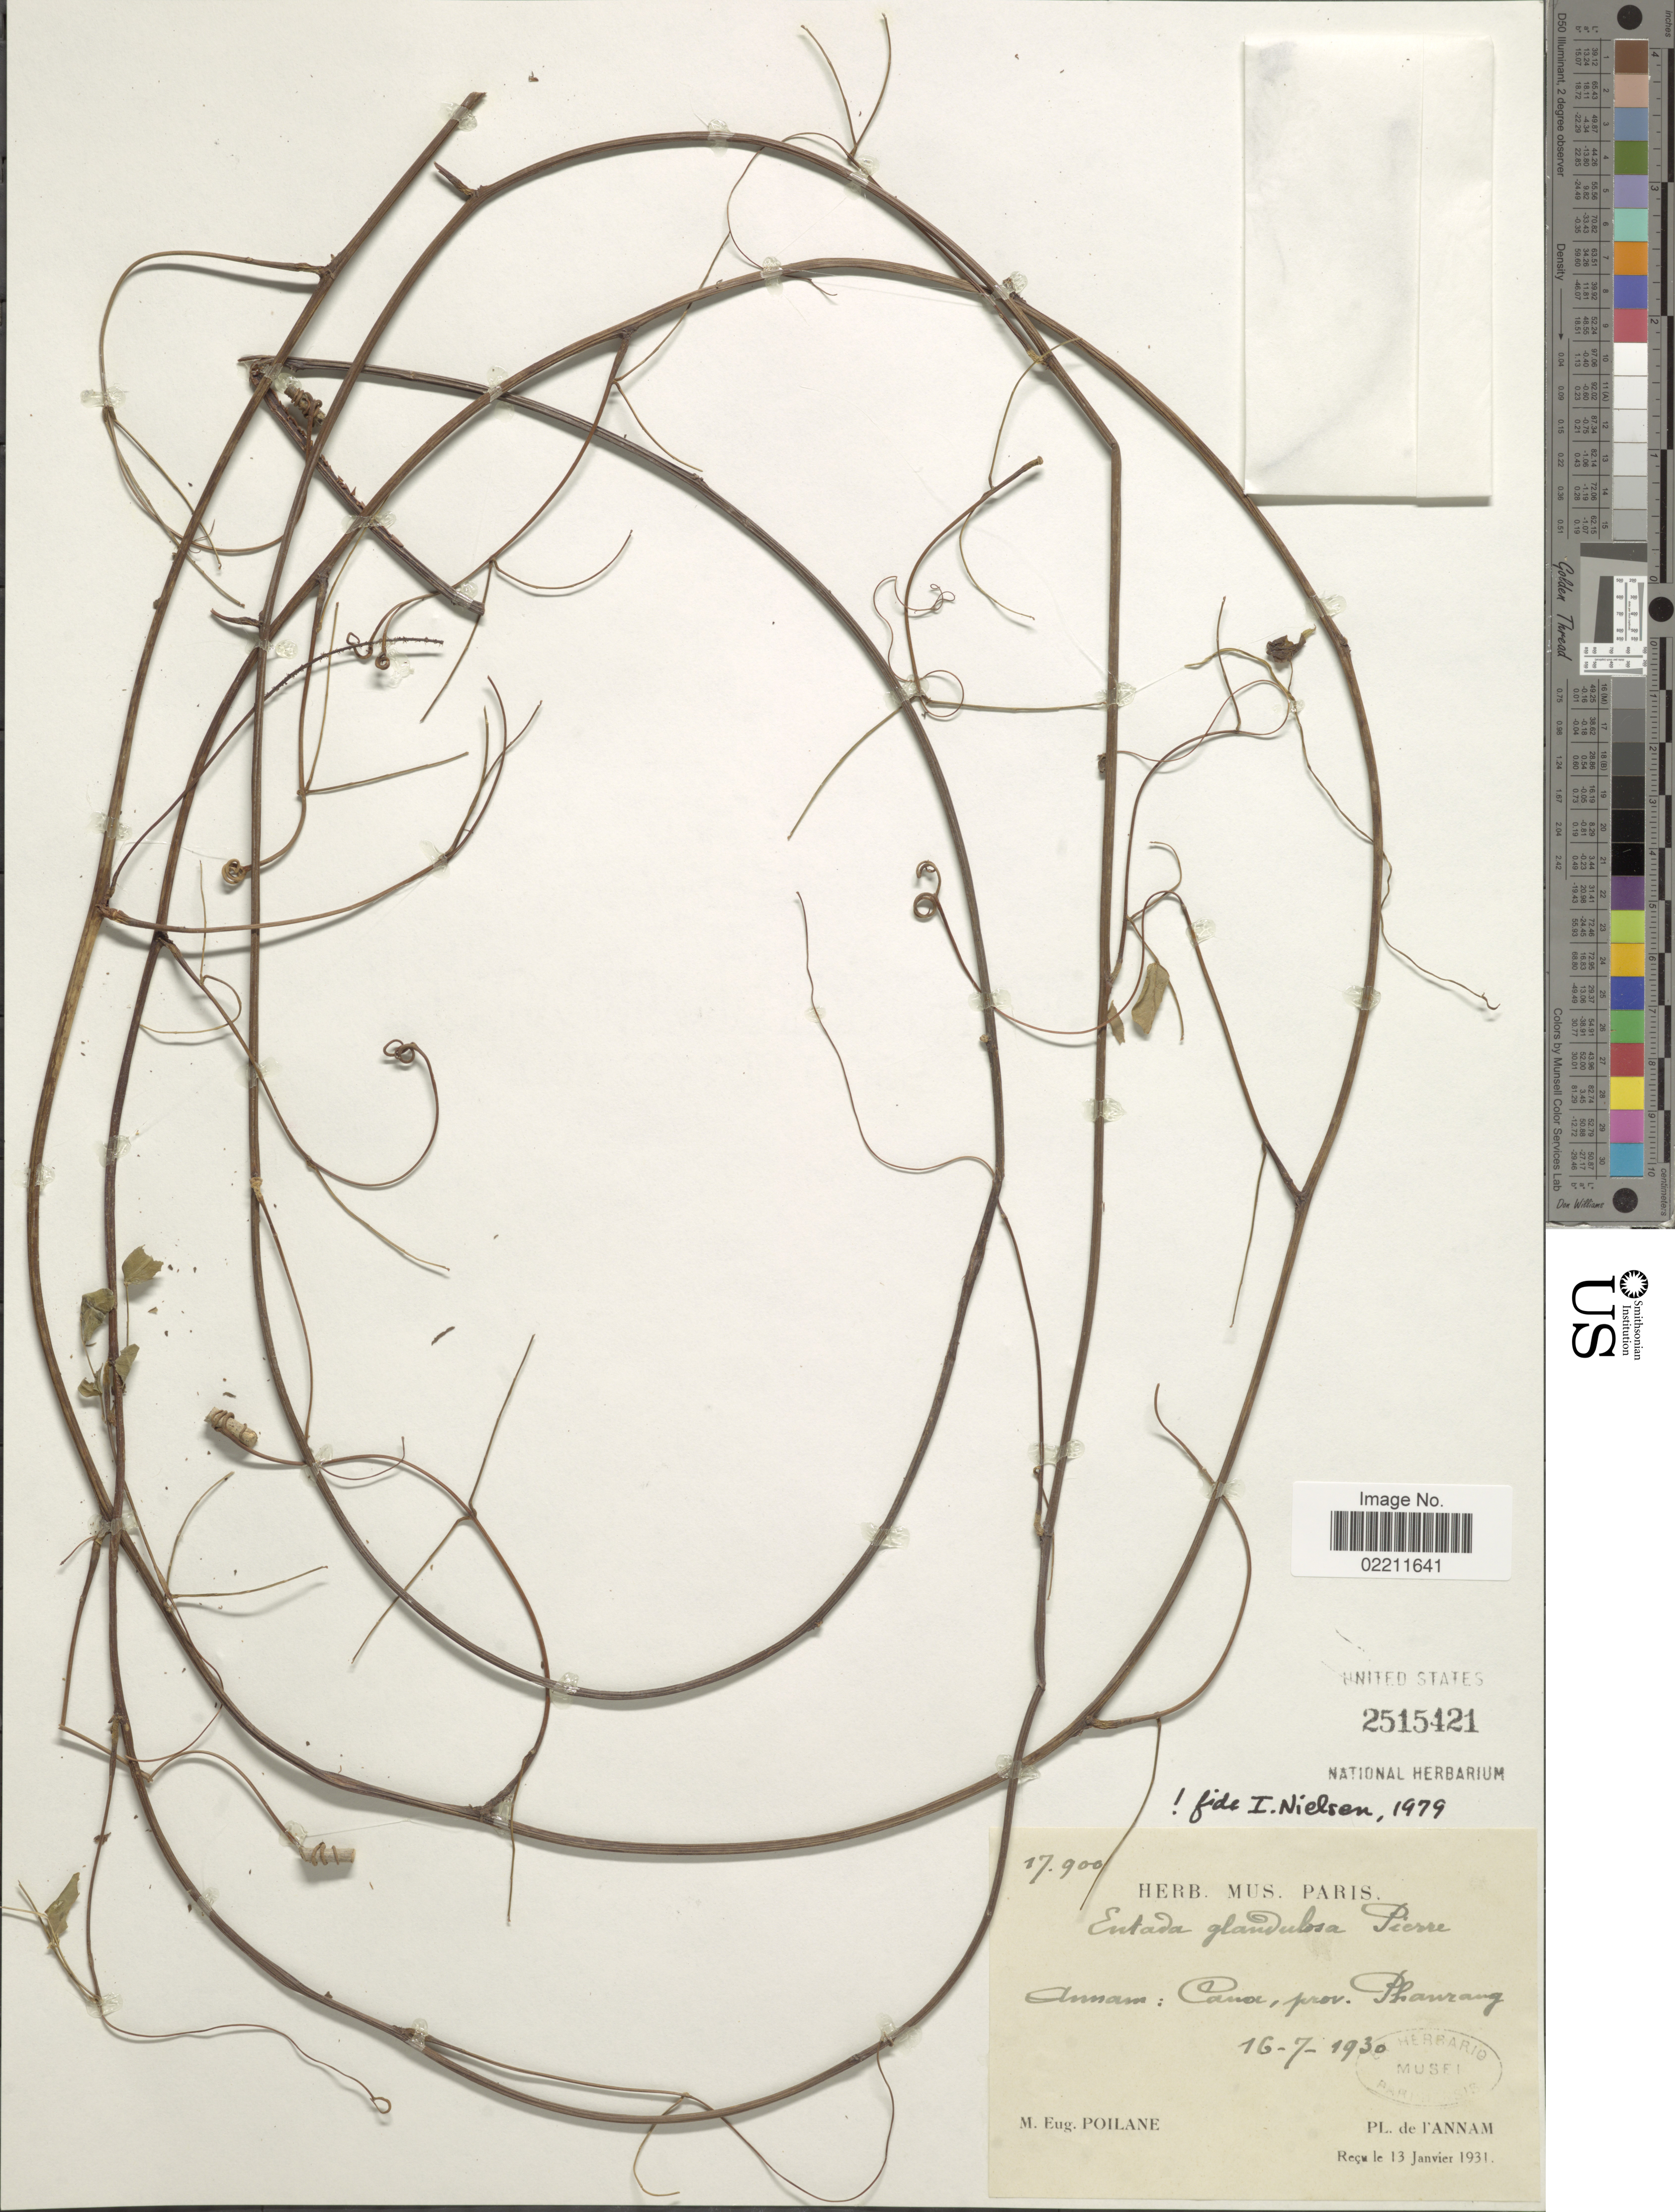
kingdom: Plantae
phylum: Tracheophyta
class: Magnoliopsida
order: Fabales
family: Fabaceae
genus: Entada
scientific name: Entada glandulosa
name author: Pierre ex Gagnep.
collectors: M. Poilane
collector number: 17900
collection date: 1930-07-16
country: Vietnam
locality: Annam: Canoe, prov. Phanrang.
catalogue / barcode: US 2515421